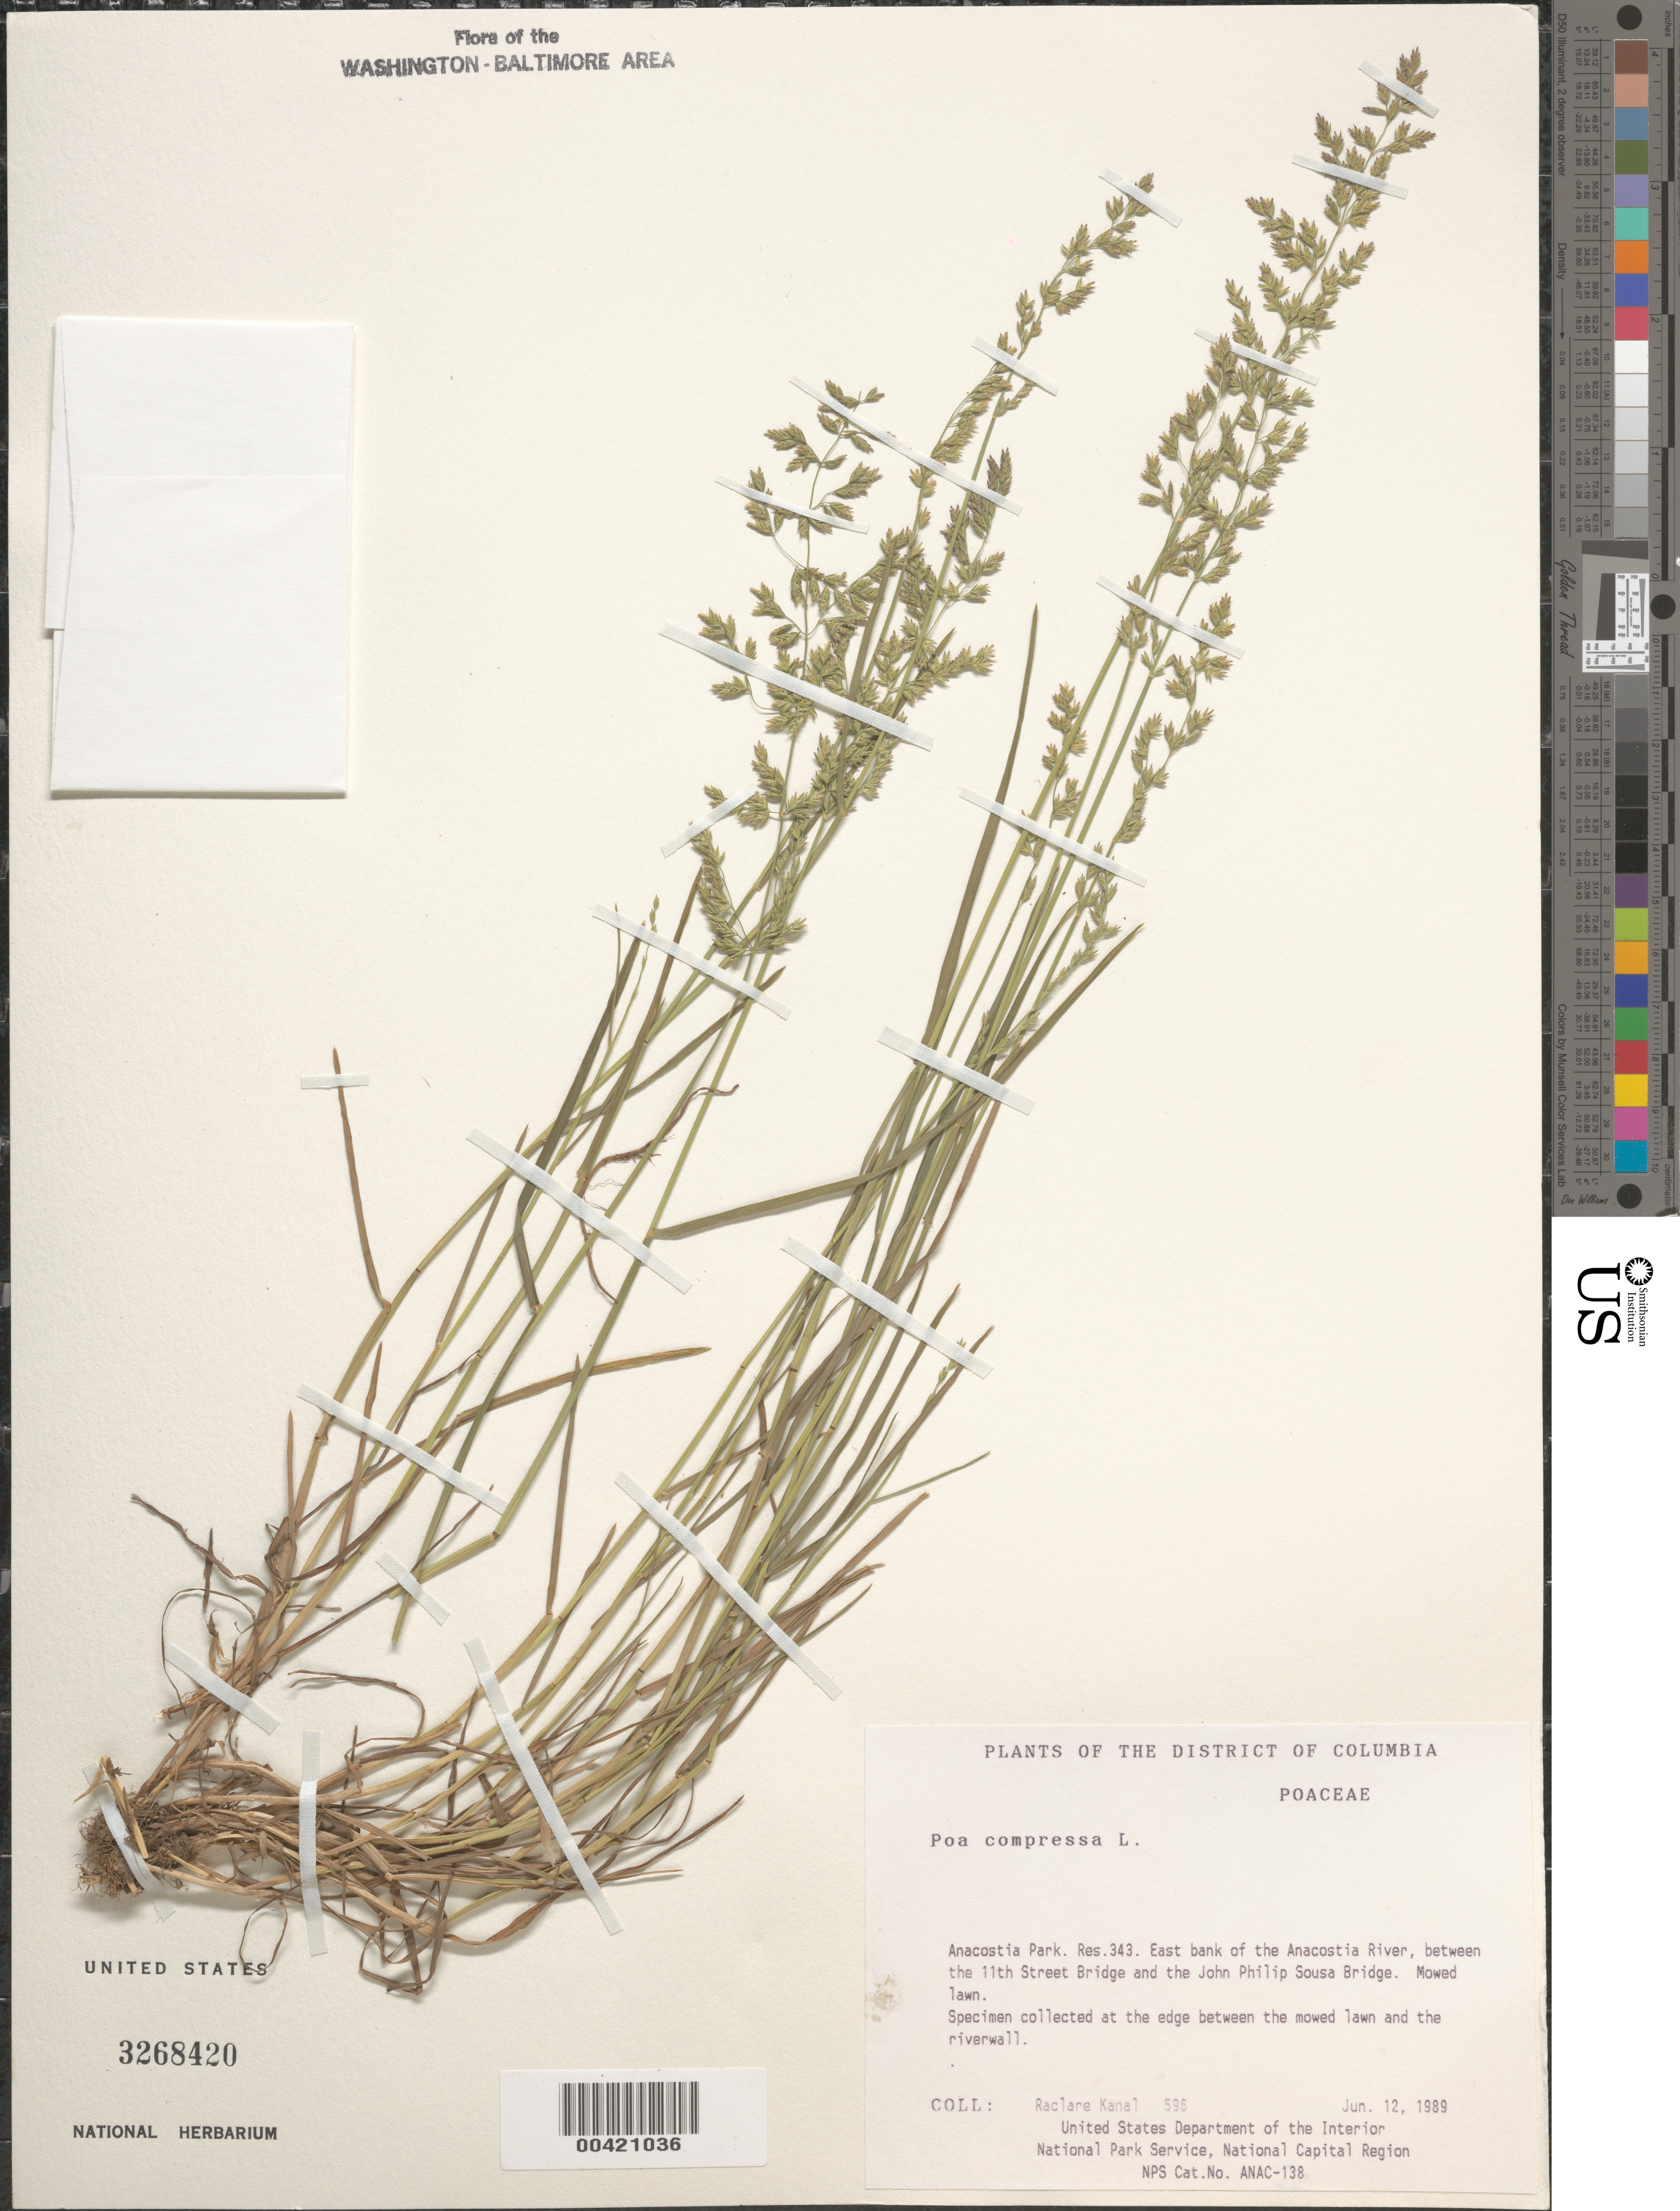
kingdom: Plantae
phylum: Tracheophyta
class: Liliopsida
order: Poales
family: Poaceae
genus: Poa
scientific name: Poa compressa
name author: L.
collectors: R. Kanal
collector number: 596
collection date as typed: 12 Jun 1989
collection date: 1989-06-12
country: United States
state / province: District of Columbia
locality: Anacostia Park, between 11th St Bridge and the John Philip Sousa Bridge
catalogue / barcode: US 3268420